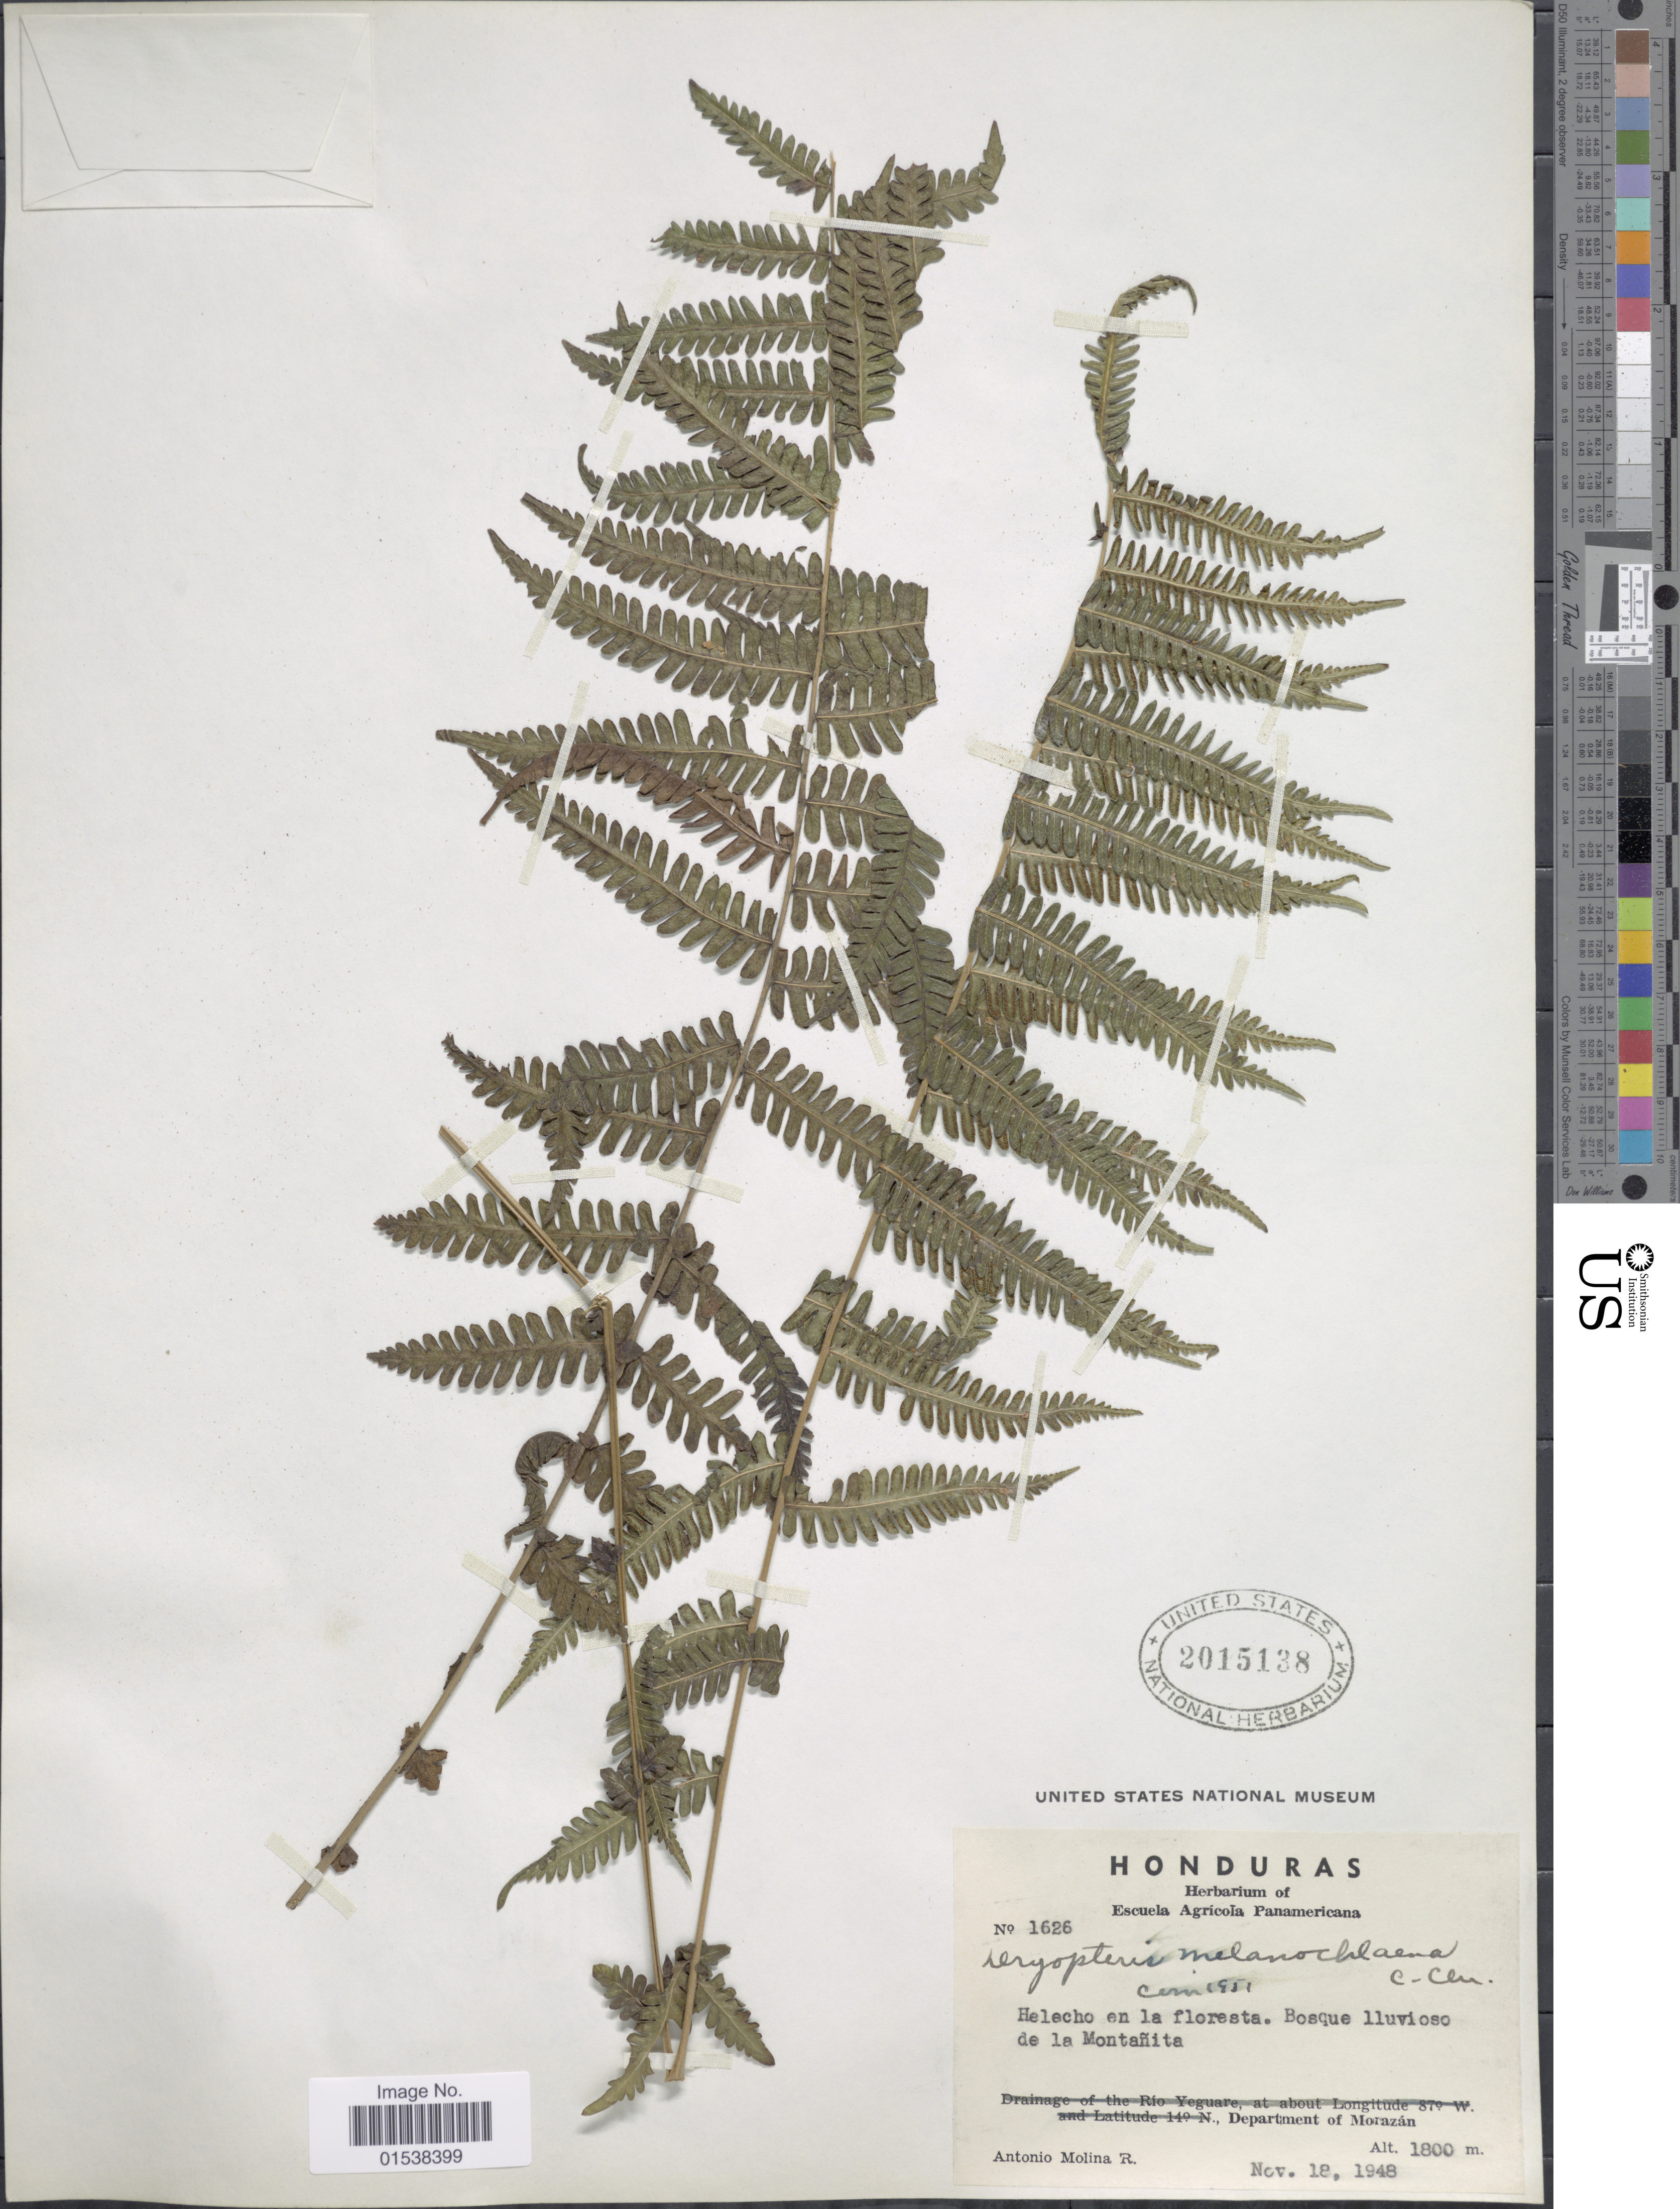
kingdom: Plantae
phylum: Tracheophyta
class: Polypodiopsida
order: Polypodiales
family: Thelypteridaceae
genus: Amauropelta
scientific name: Amauropelta melanochlaena (C. Chr.) comb. nov., ined 2015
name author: (C. Chr.)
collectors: A. Molina R.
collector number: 1626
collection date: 1948-11-19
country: El Salvador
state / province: Morazan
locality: Helecho en la foresta, bosque lluvioso de la Montanita, department of Morazan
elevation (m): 1800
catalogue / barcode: US 2015138